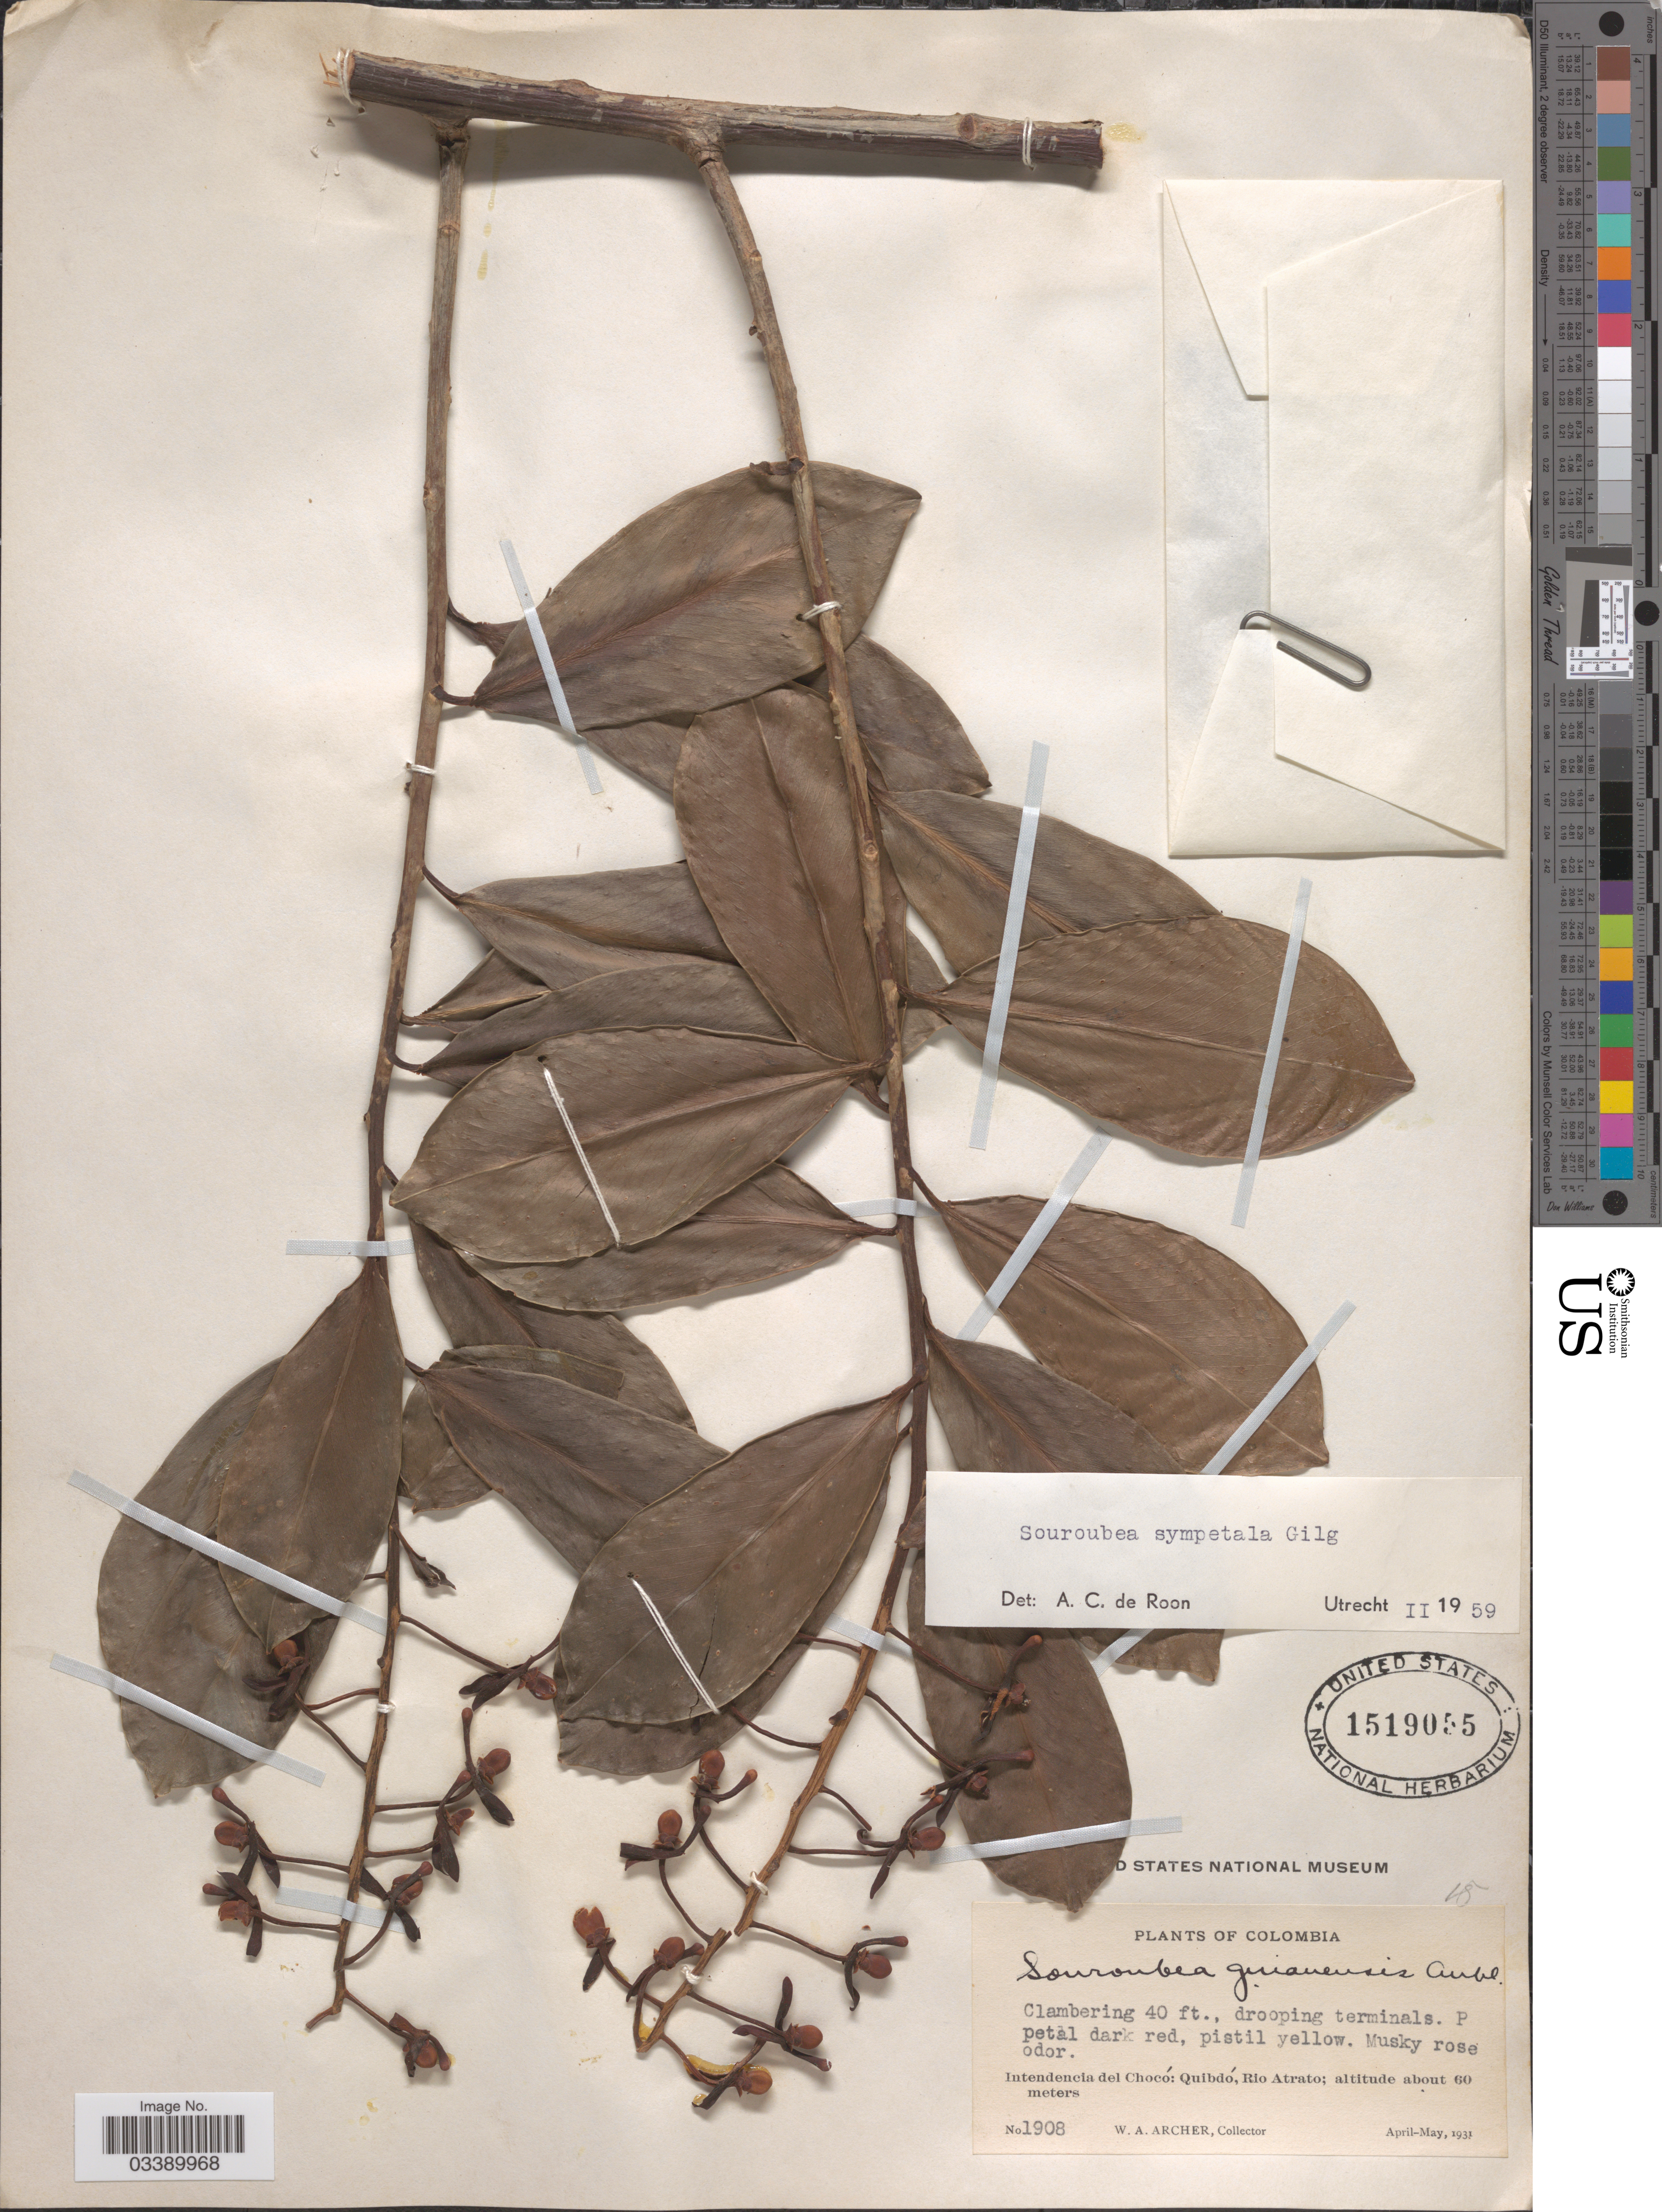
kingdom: Plantae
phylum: Tracheophyta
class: Magnoliopsida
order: Ericales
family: Marcgraviaceae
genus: Souroubea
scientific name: Souroubea sympetala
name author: Gilg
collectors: W. Archer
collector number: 1908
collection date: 1931-04/1931-05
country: Colombia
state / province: Chocó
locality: Intendencia del Chocó: Quibdó, Rio Atrato.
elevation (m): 60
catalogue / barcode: US 1519055